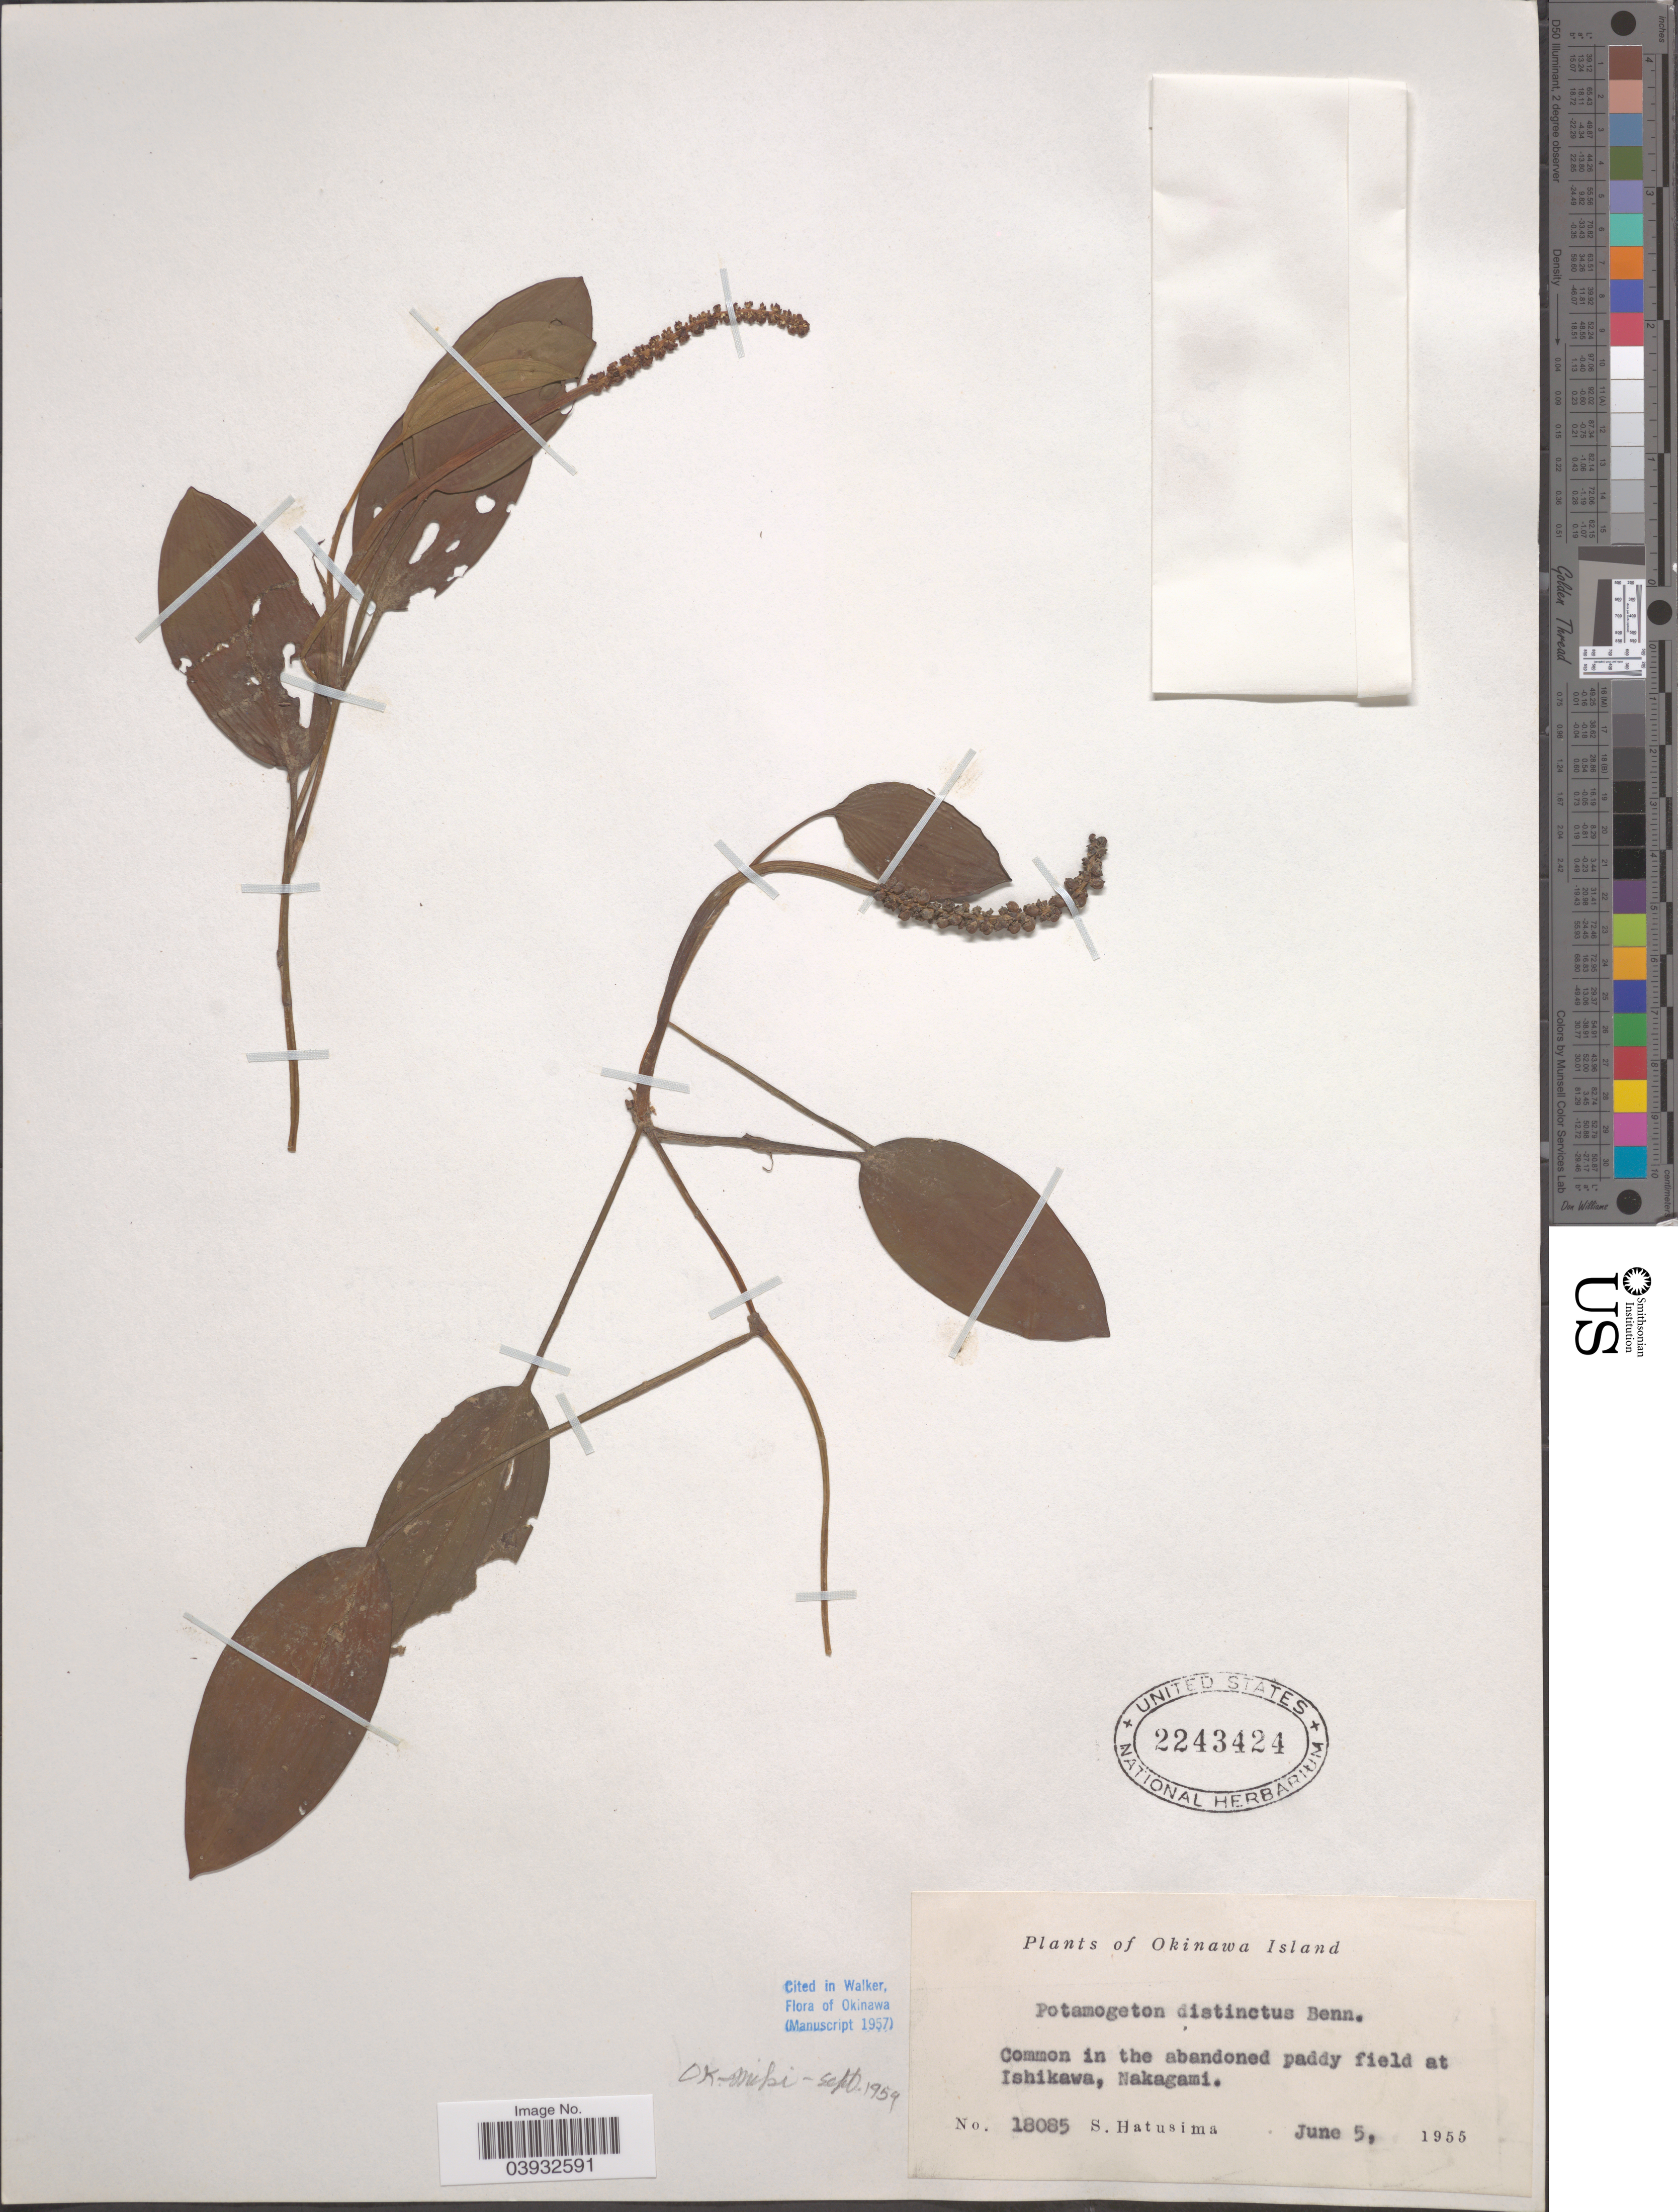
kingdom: Plantae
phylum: Tracheophyta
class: Liliopsida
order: Alismatales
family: Potamogetonaceae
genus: Potamogeton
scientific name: Potamogeton distinctus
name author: A. Benn.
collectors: S. Hatusima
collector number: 18085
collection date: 1955-06-05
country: Japan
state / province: Okinawa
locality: Okinawa Island. Paddy field at Ishikawa, Nakagami.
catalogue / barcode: US 2243424